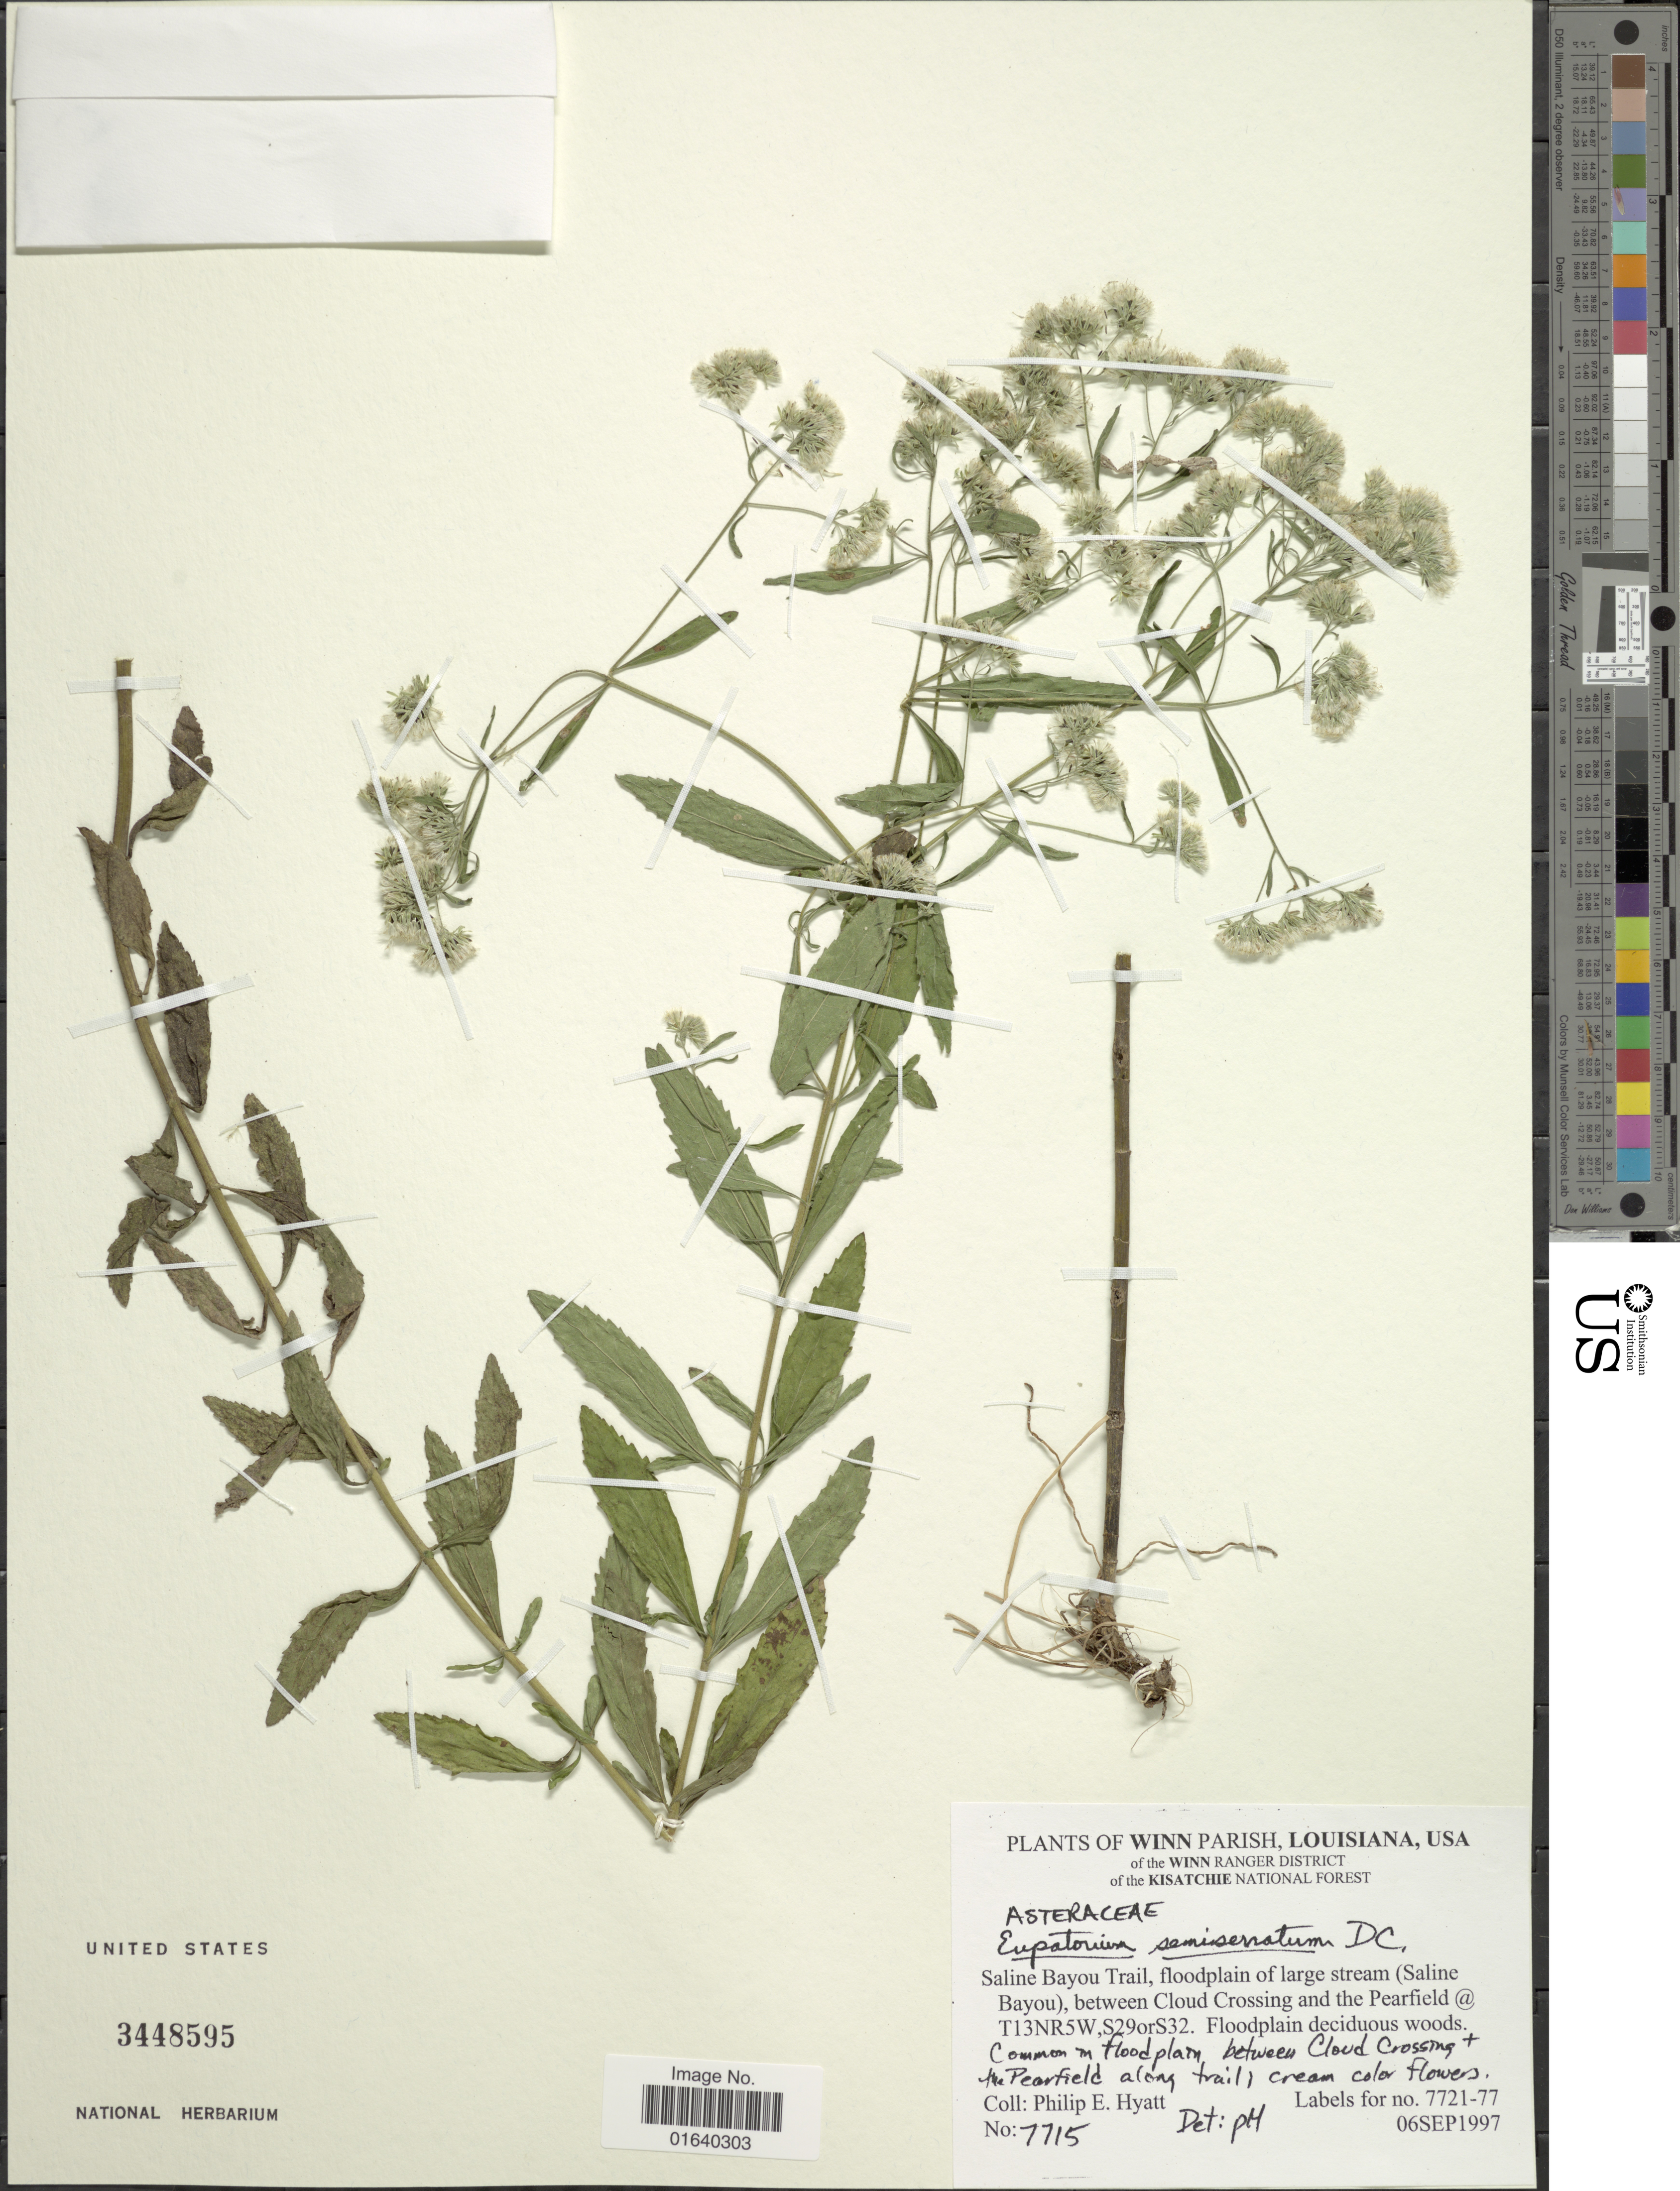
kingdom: Plantae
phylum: Tracheophyta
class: Magnoliopsida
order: Asterales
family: Asteraceae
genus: Eupatorium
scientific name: Eupatorium semiserratum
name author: DC.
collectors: P. Hyatt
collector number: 7715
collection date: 1997-09-06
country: United States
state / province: Louisiana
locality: Winn Parish, of the Winn Ranger District of the Kisatchie National Forest, Saline Bayou Trail, floodplain of large stream (Saline Bayou), between Cloud Crossing and the Pearfield. @ T13NR5W, S29orS32 Floodplain deciduous woods, Common in floodplain between Cloud Crossing + the Pearfield along trail cream color flowers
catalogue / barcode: US 3448595